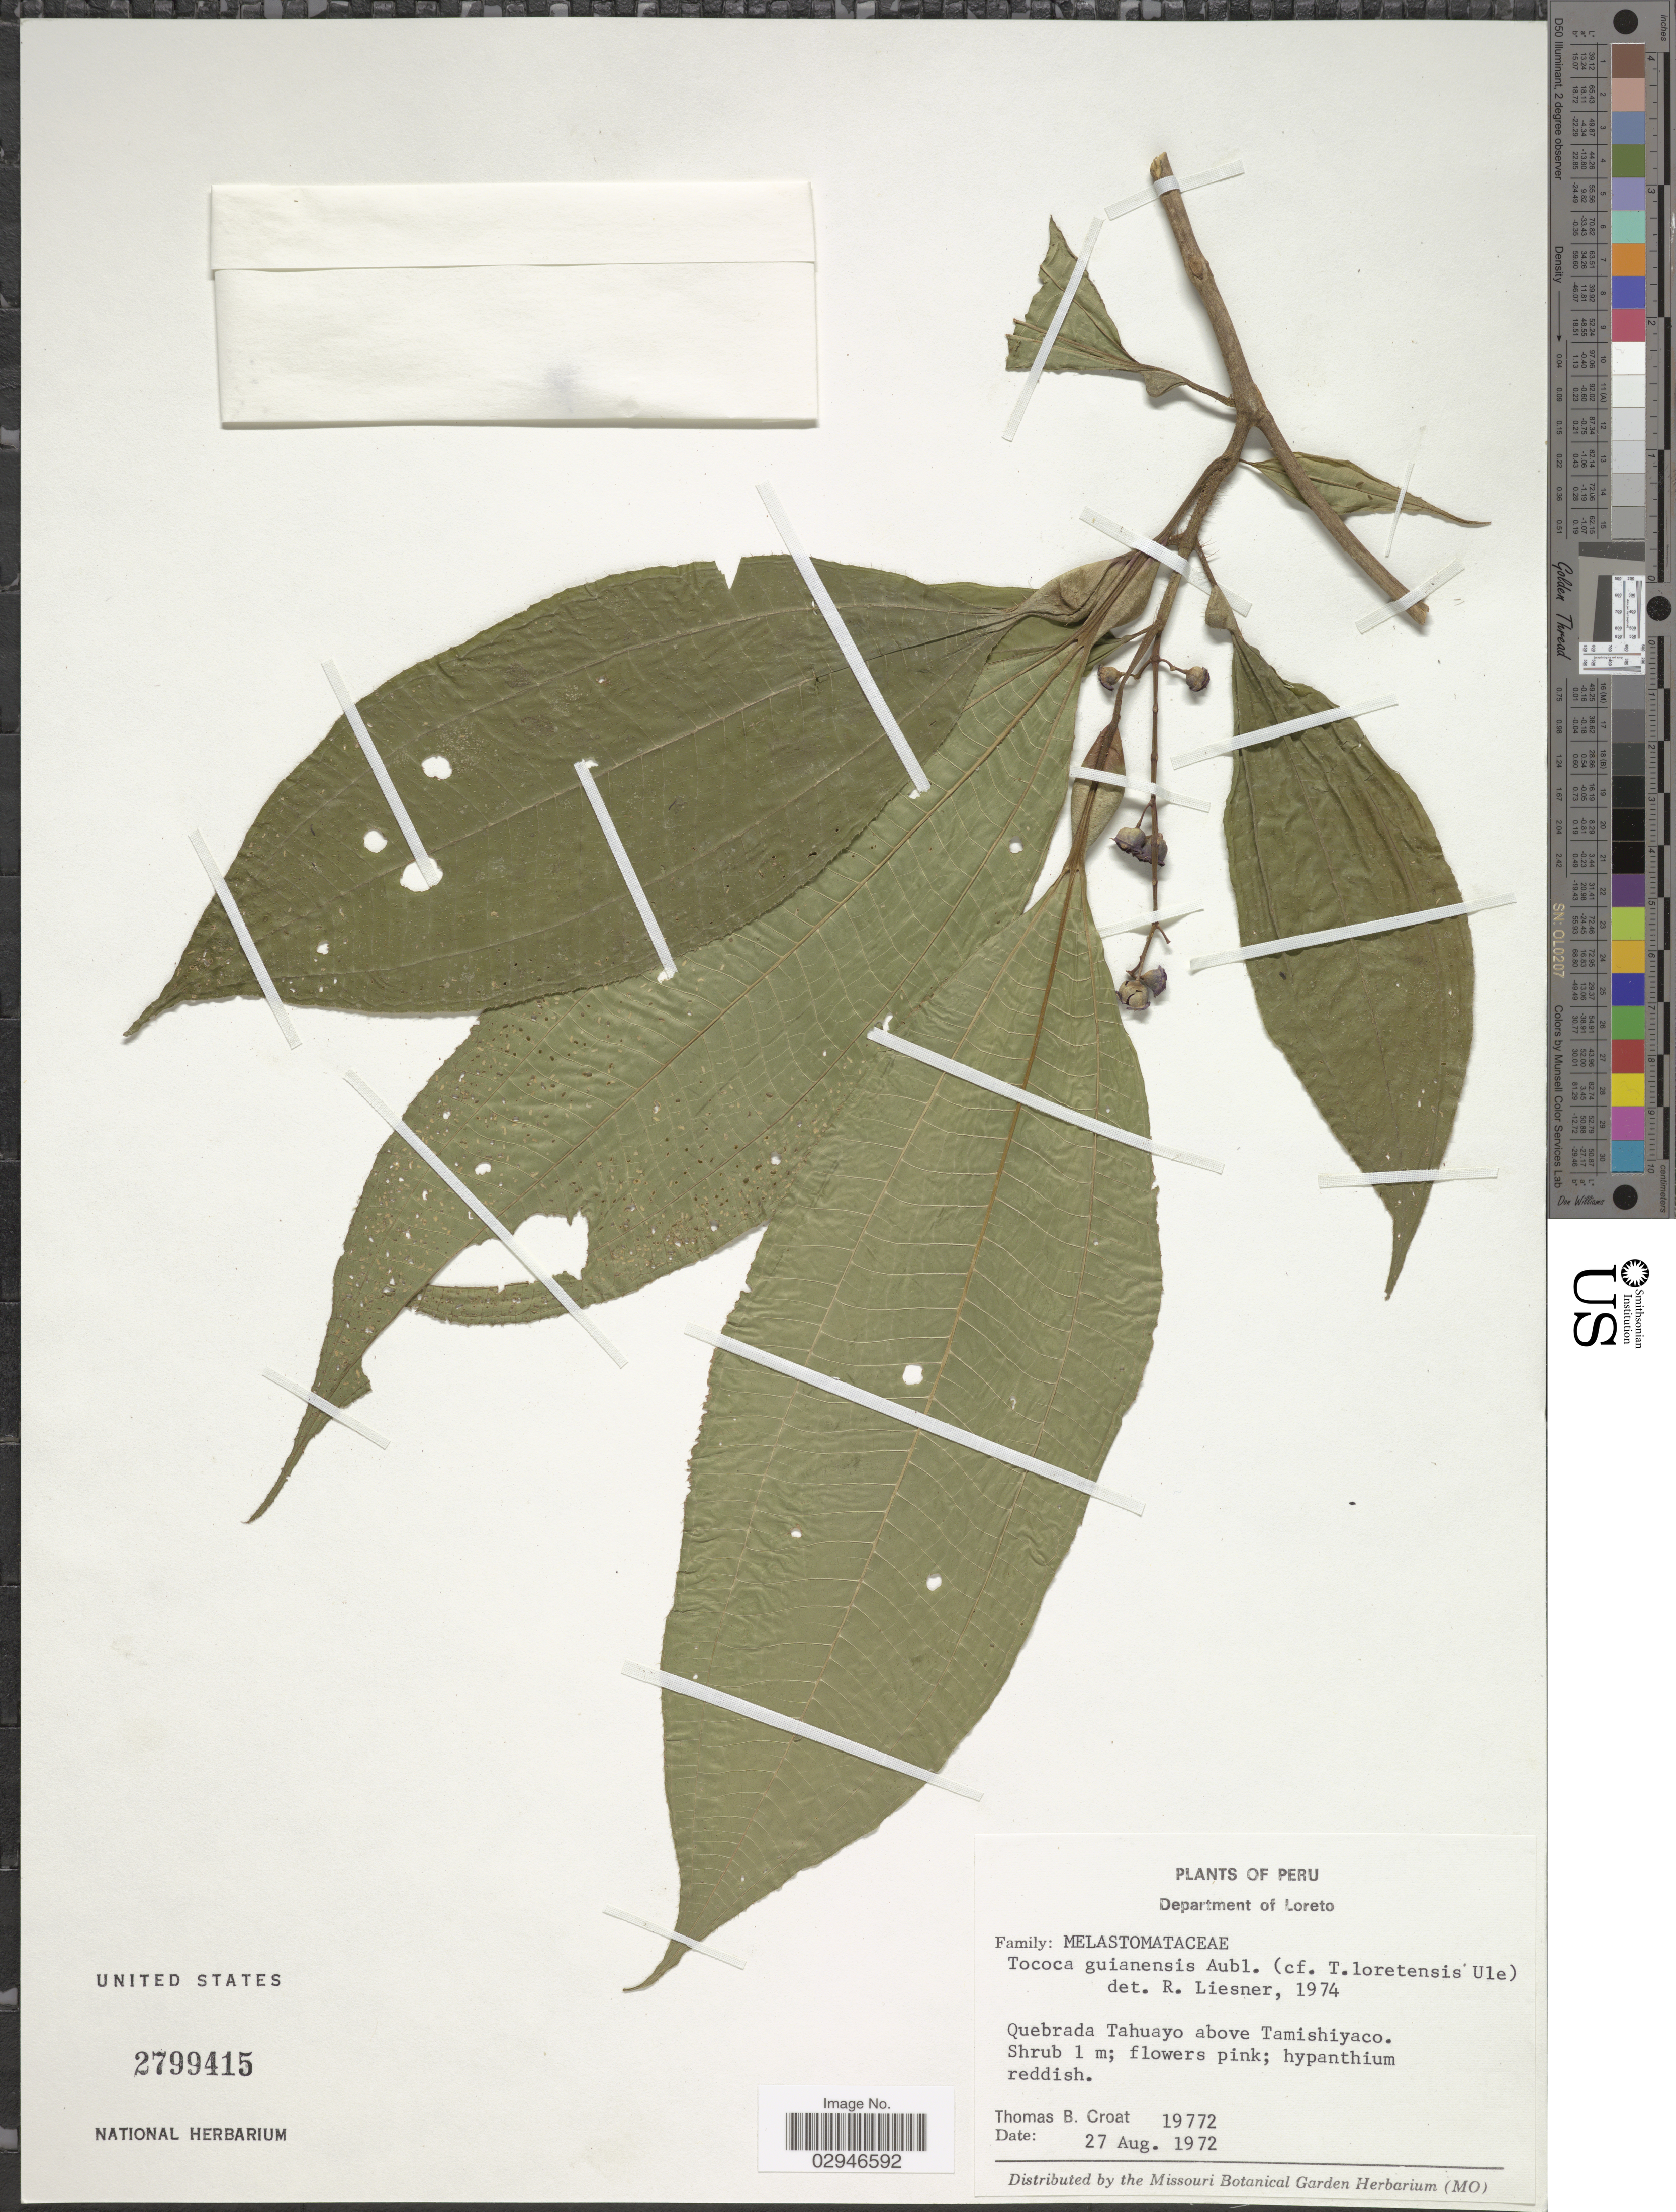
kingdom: Plantae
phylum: Tracheophyta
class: Magnoliopsida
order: Myrtales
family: Melastomataceae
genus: Tococa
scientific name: Tococa guianensis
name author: Aubl.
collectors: T. B. Croat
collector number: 19772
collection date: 1972-08-27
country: Peru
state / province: Loreto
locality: Department of Loreto, Quebrada Tahuayo above Tamishiyaco.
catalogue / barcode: US 2799415